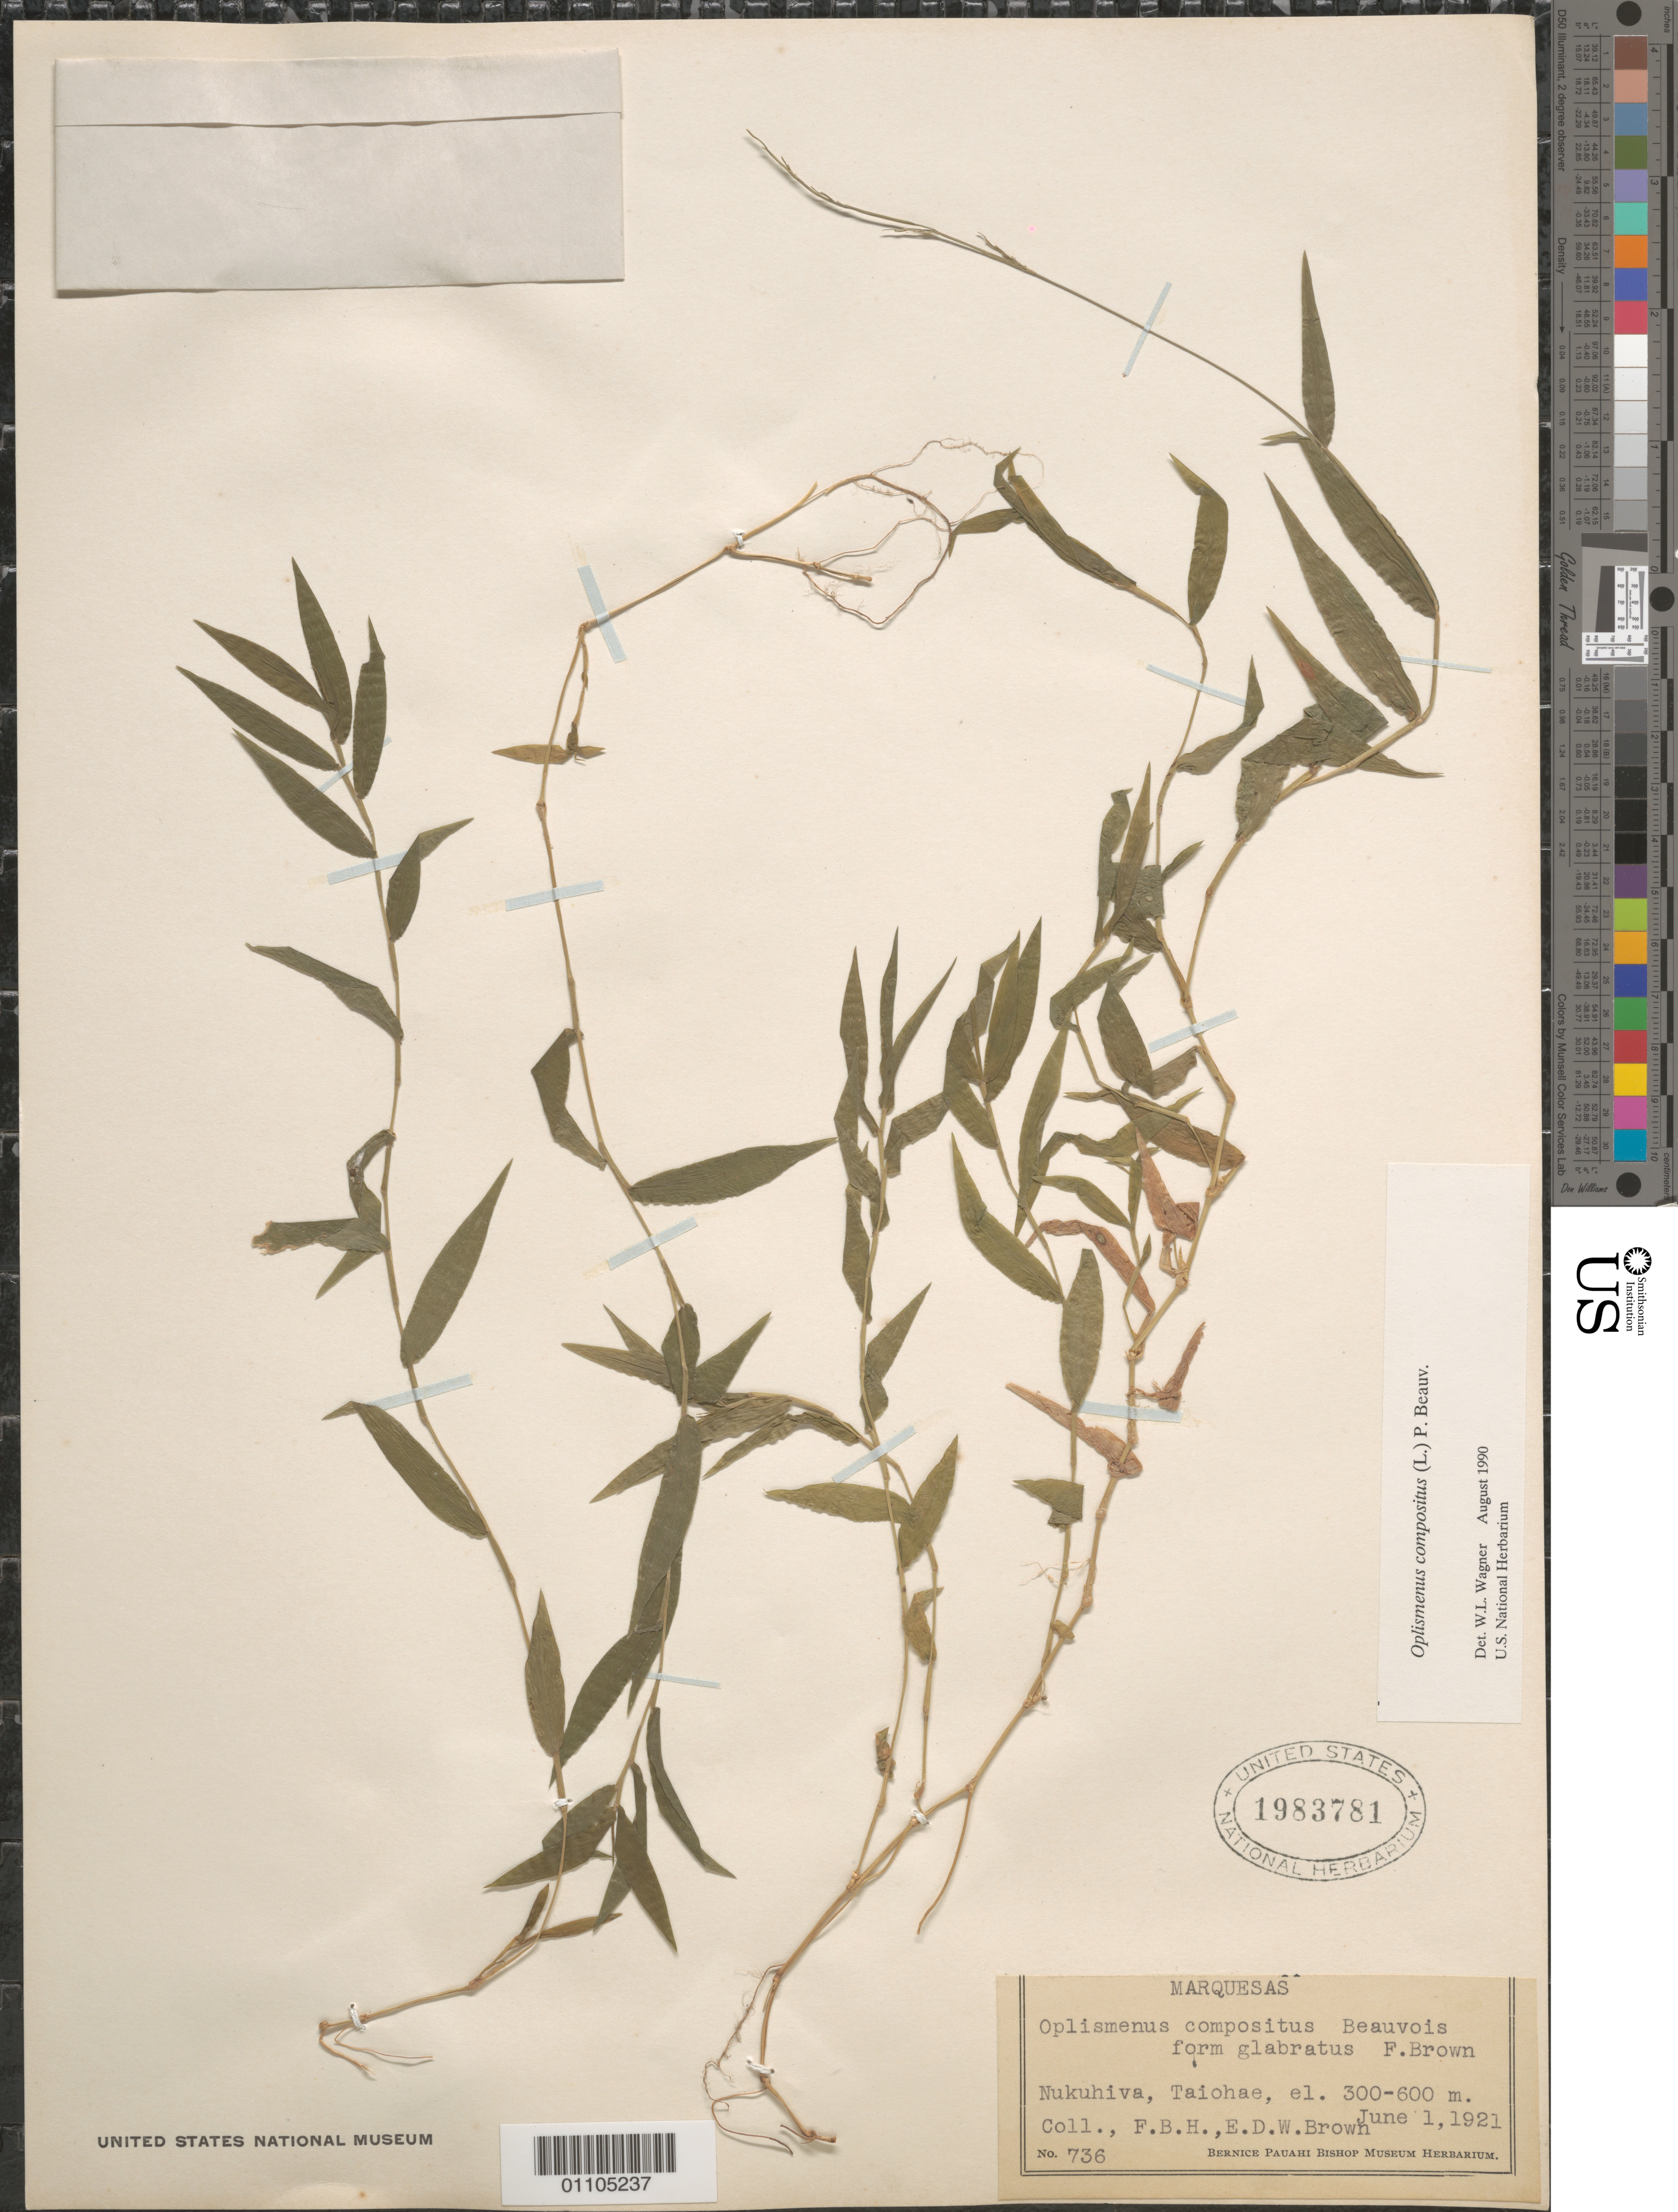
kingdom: Plantae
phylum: Tracheophyta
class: Liliopsida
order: Poales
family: Poaceae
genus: Oplismenus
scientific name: Oplismenus compositus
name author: (L.) P. Beauv.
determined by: Wagner, W. L., (BOT), Smithsonian Institution - National Museum of Natural History (UNITED STATES)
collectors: F. Brown & E. Brown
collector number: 736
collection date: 1921-06-01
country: French Polynesia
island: Nuku Hiva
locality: Taiohae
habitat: in Hibiscus forest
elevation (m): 300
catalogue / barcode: US 1983781